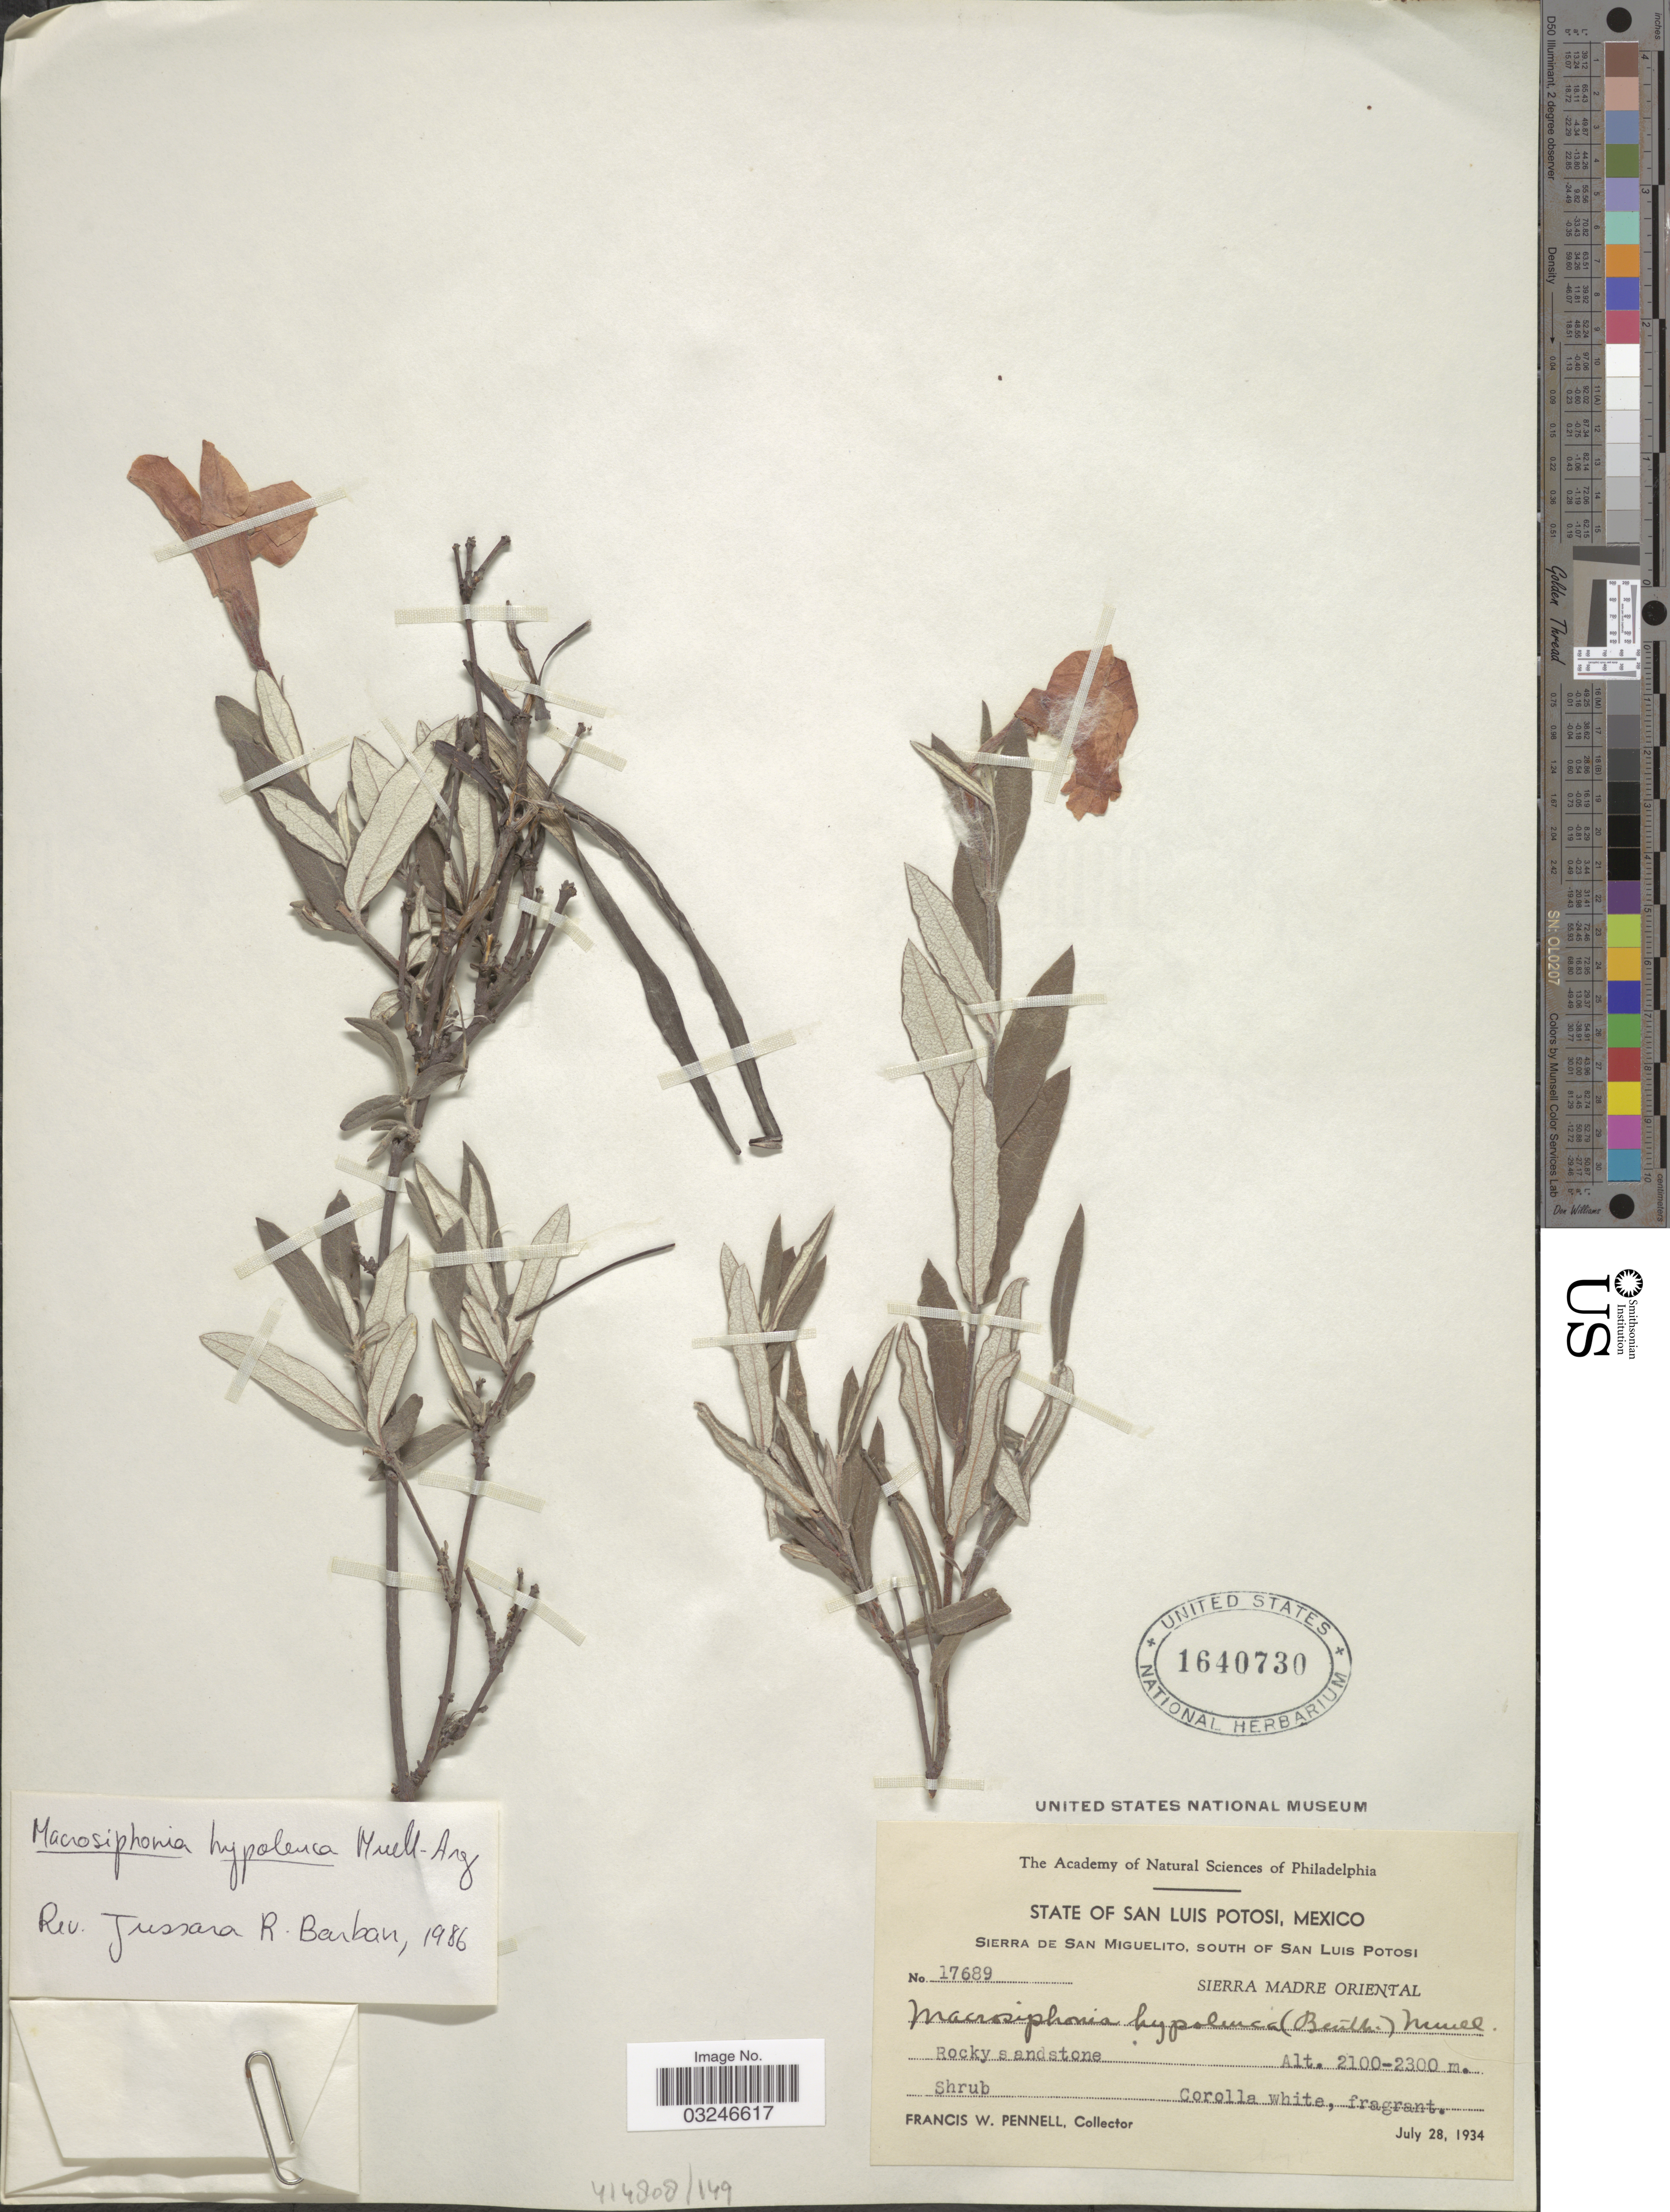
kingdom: Plantae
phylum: Tracheophyta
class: Magnoliopsida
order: Gentianales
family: Apocynaceae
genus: Macrosiphonia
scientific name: Macrosiphonia hypoleuca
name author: (Benth.) Müll. Arg.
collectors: F. W. Pennell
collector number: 17689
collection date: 1934-07-28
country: Mexico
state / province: San Luis Potosí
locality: State of San Luis Potosi. Sierra de San Miguelito, South of San Luis Potosi. Sierra Madre Oriental.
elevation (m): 2100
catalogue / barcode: US 1640730